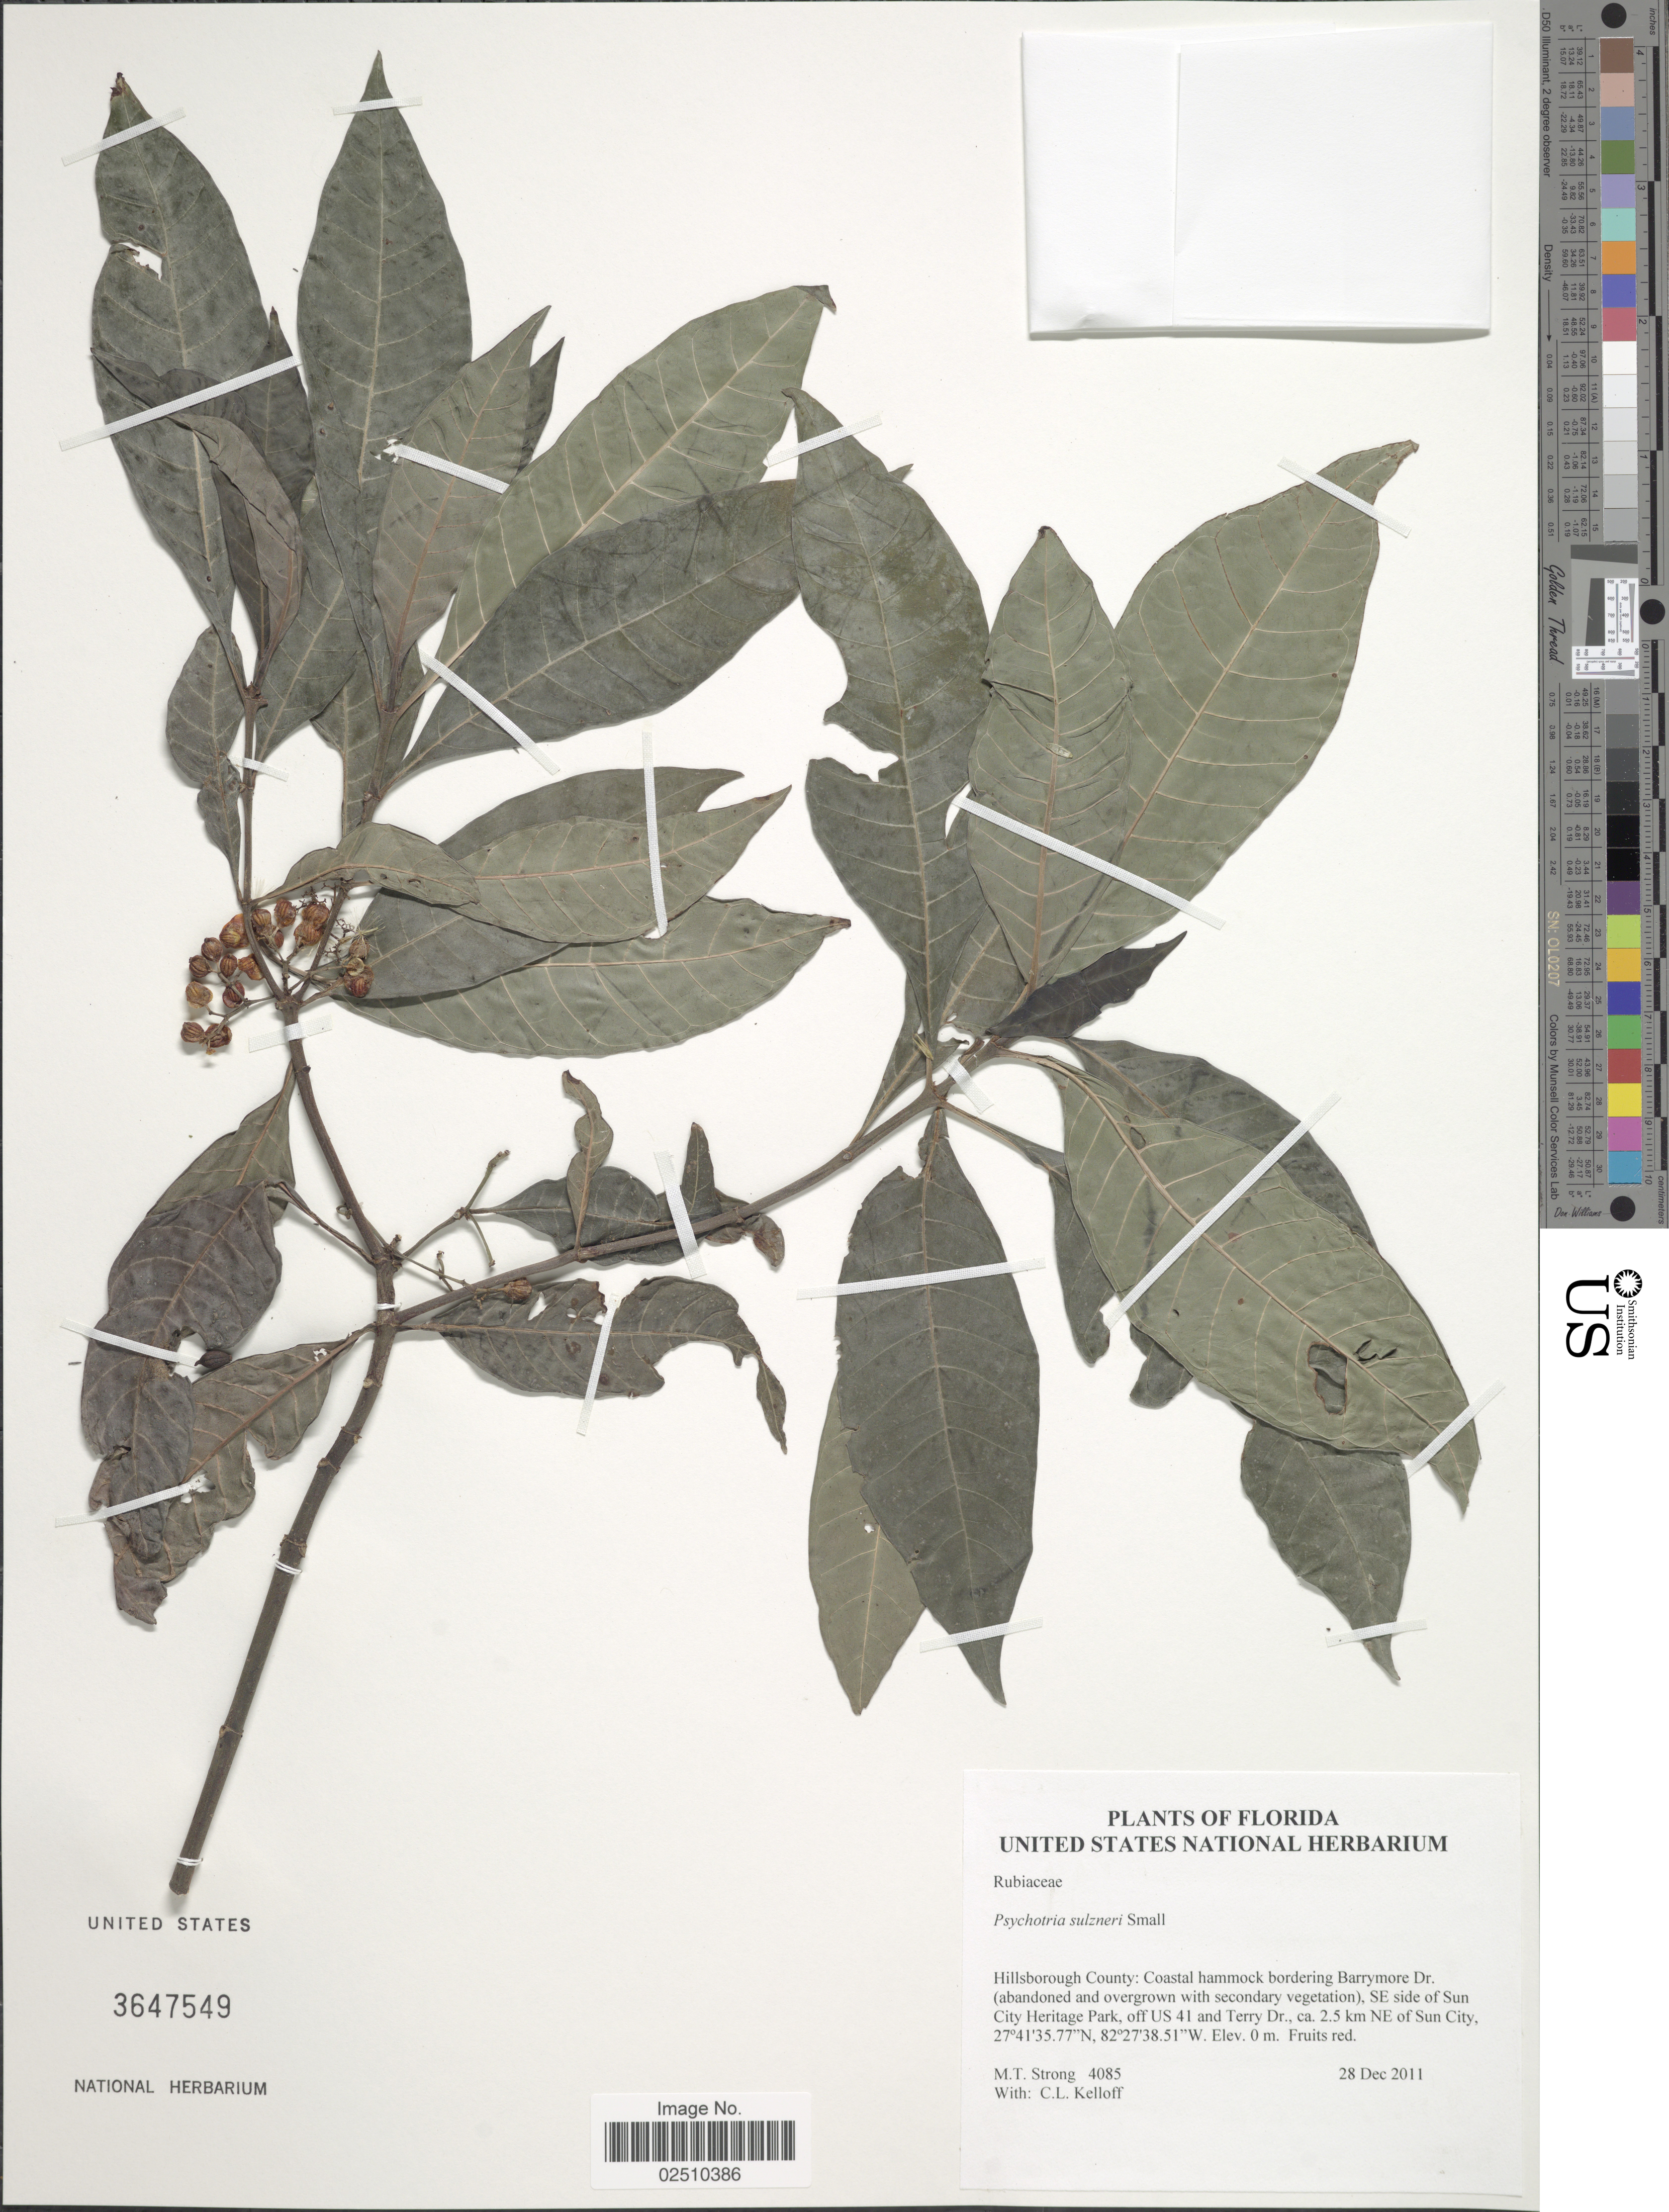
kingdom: Plantae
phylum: Tracheophyta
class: Magnoliopsida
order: Gentianales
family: Rubiaceae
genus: Psychotria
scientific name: Psychotria sulzneri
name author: Small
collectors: M. T. Strong & C. L. Kelloff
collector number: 4085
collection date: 2011-12-28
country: United States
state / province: Florida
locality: Hillsborough County, coastal hammock bordering Barrymore Dr., se side of Sun City Herritage Park, off US 41 and Terry Dr., ca 2.5 km NE of Sun City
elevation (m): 0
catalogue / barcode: US 3647549